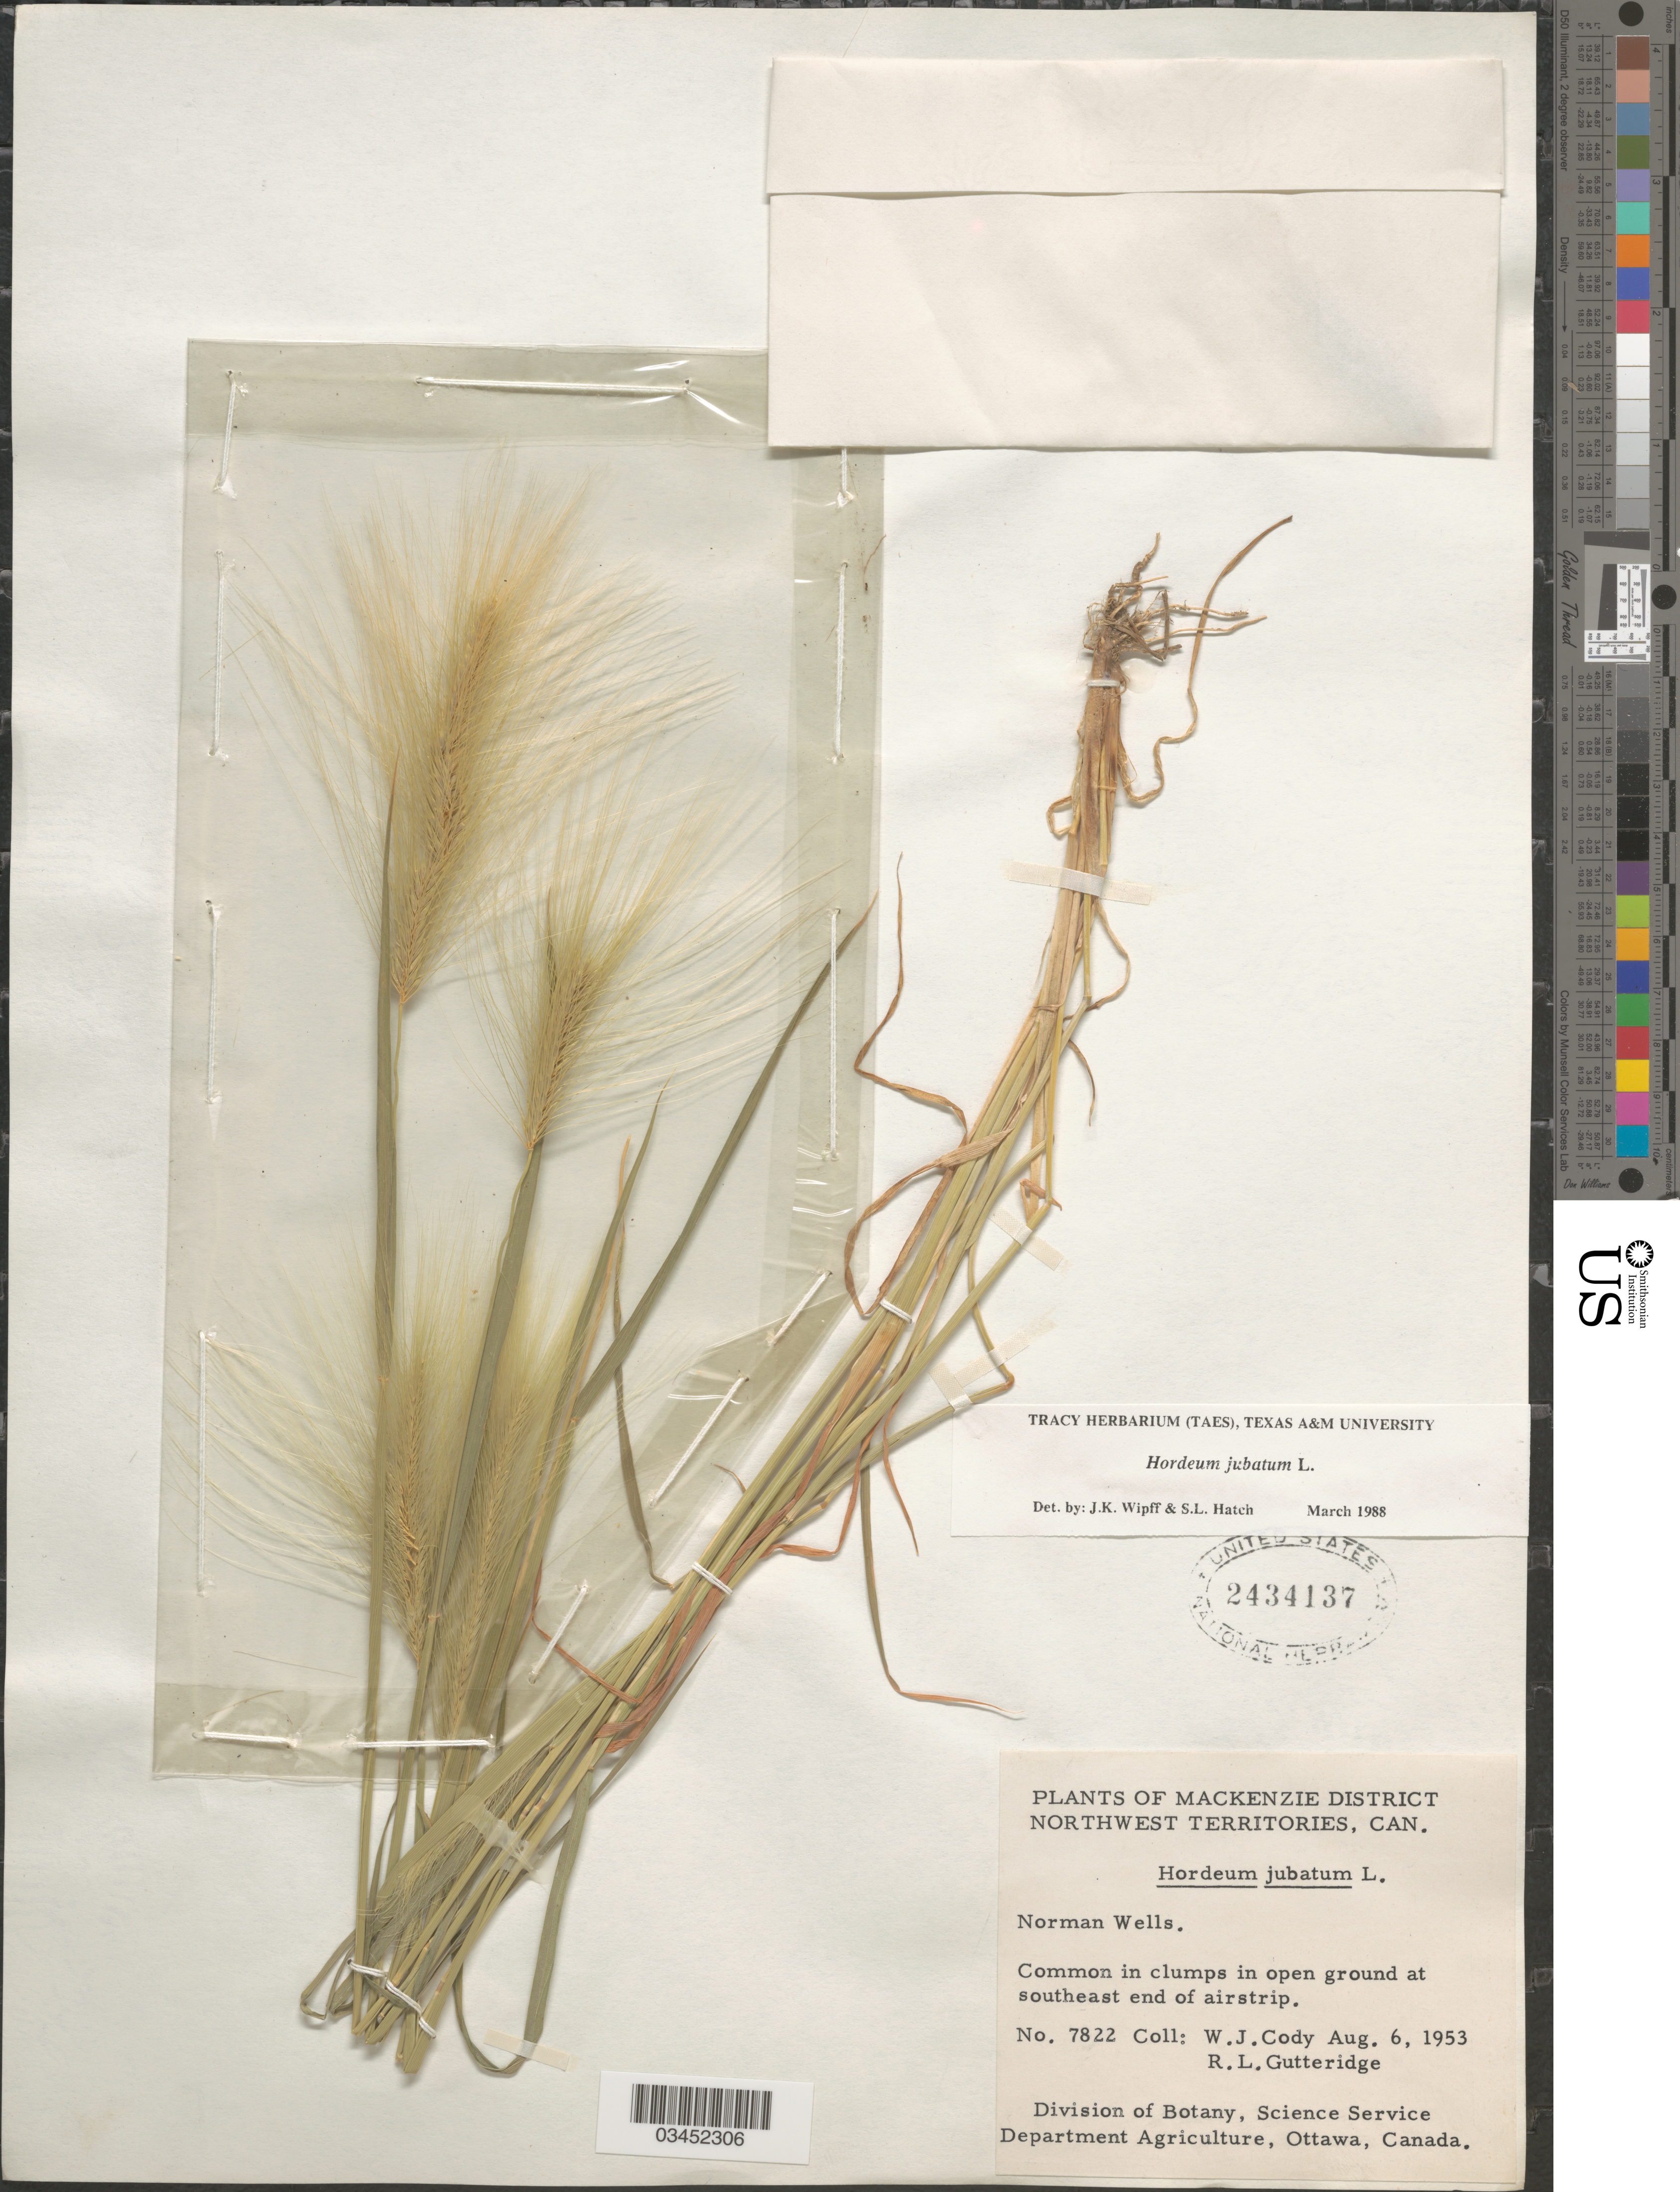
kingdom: Plantae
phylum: Tracheophyta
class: Liliopsida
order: Poales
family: Poaceae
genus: Hordeum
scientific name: Hordeum jubatum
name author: L.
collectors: W. Cody & R. Gutteridge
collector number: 7822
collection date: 1953-08-06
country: Canada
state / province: Northwest Territories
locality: MacKenzie District. Norman Wells. Common in clumps in open ground at southeast end of airstrip.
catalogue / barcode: US 2434137